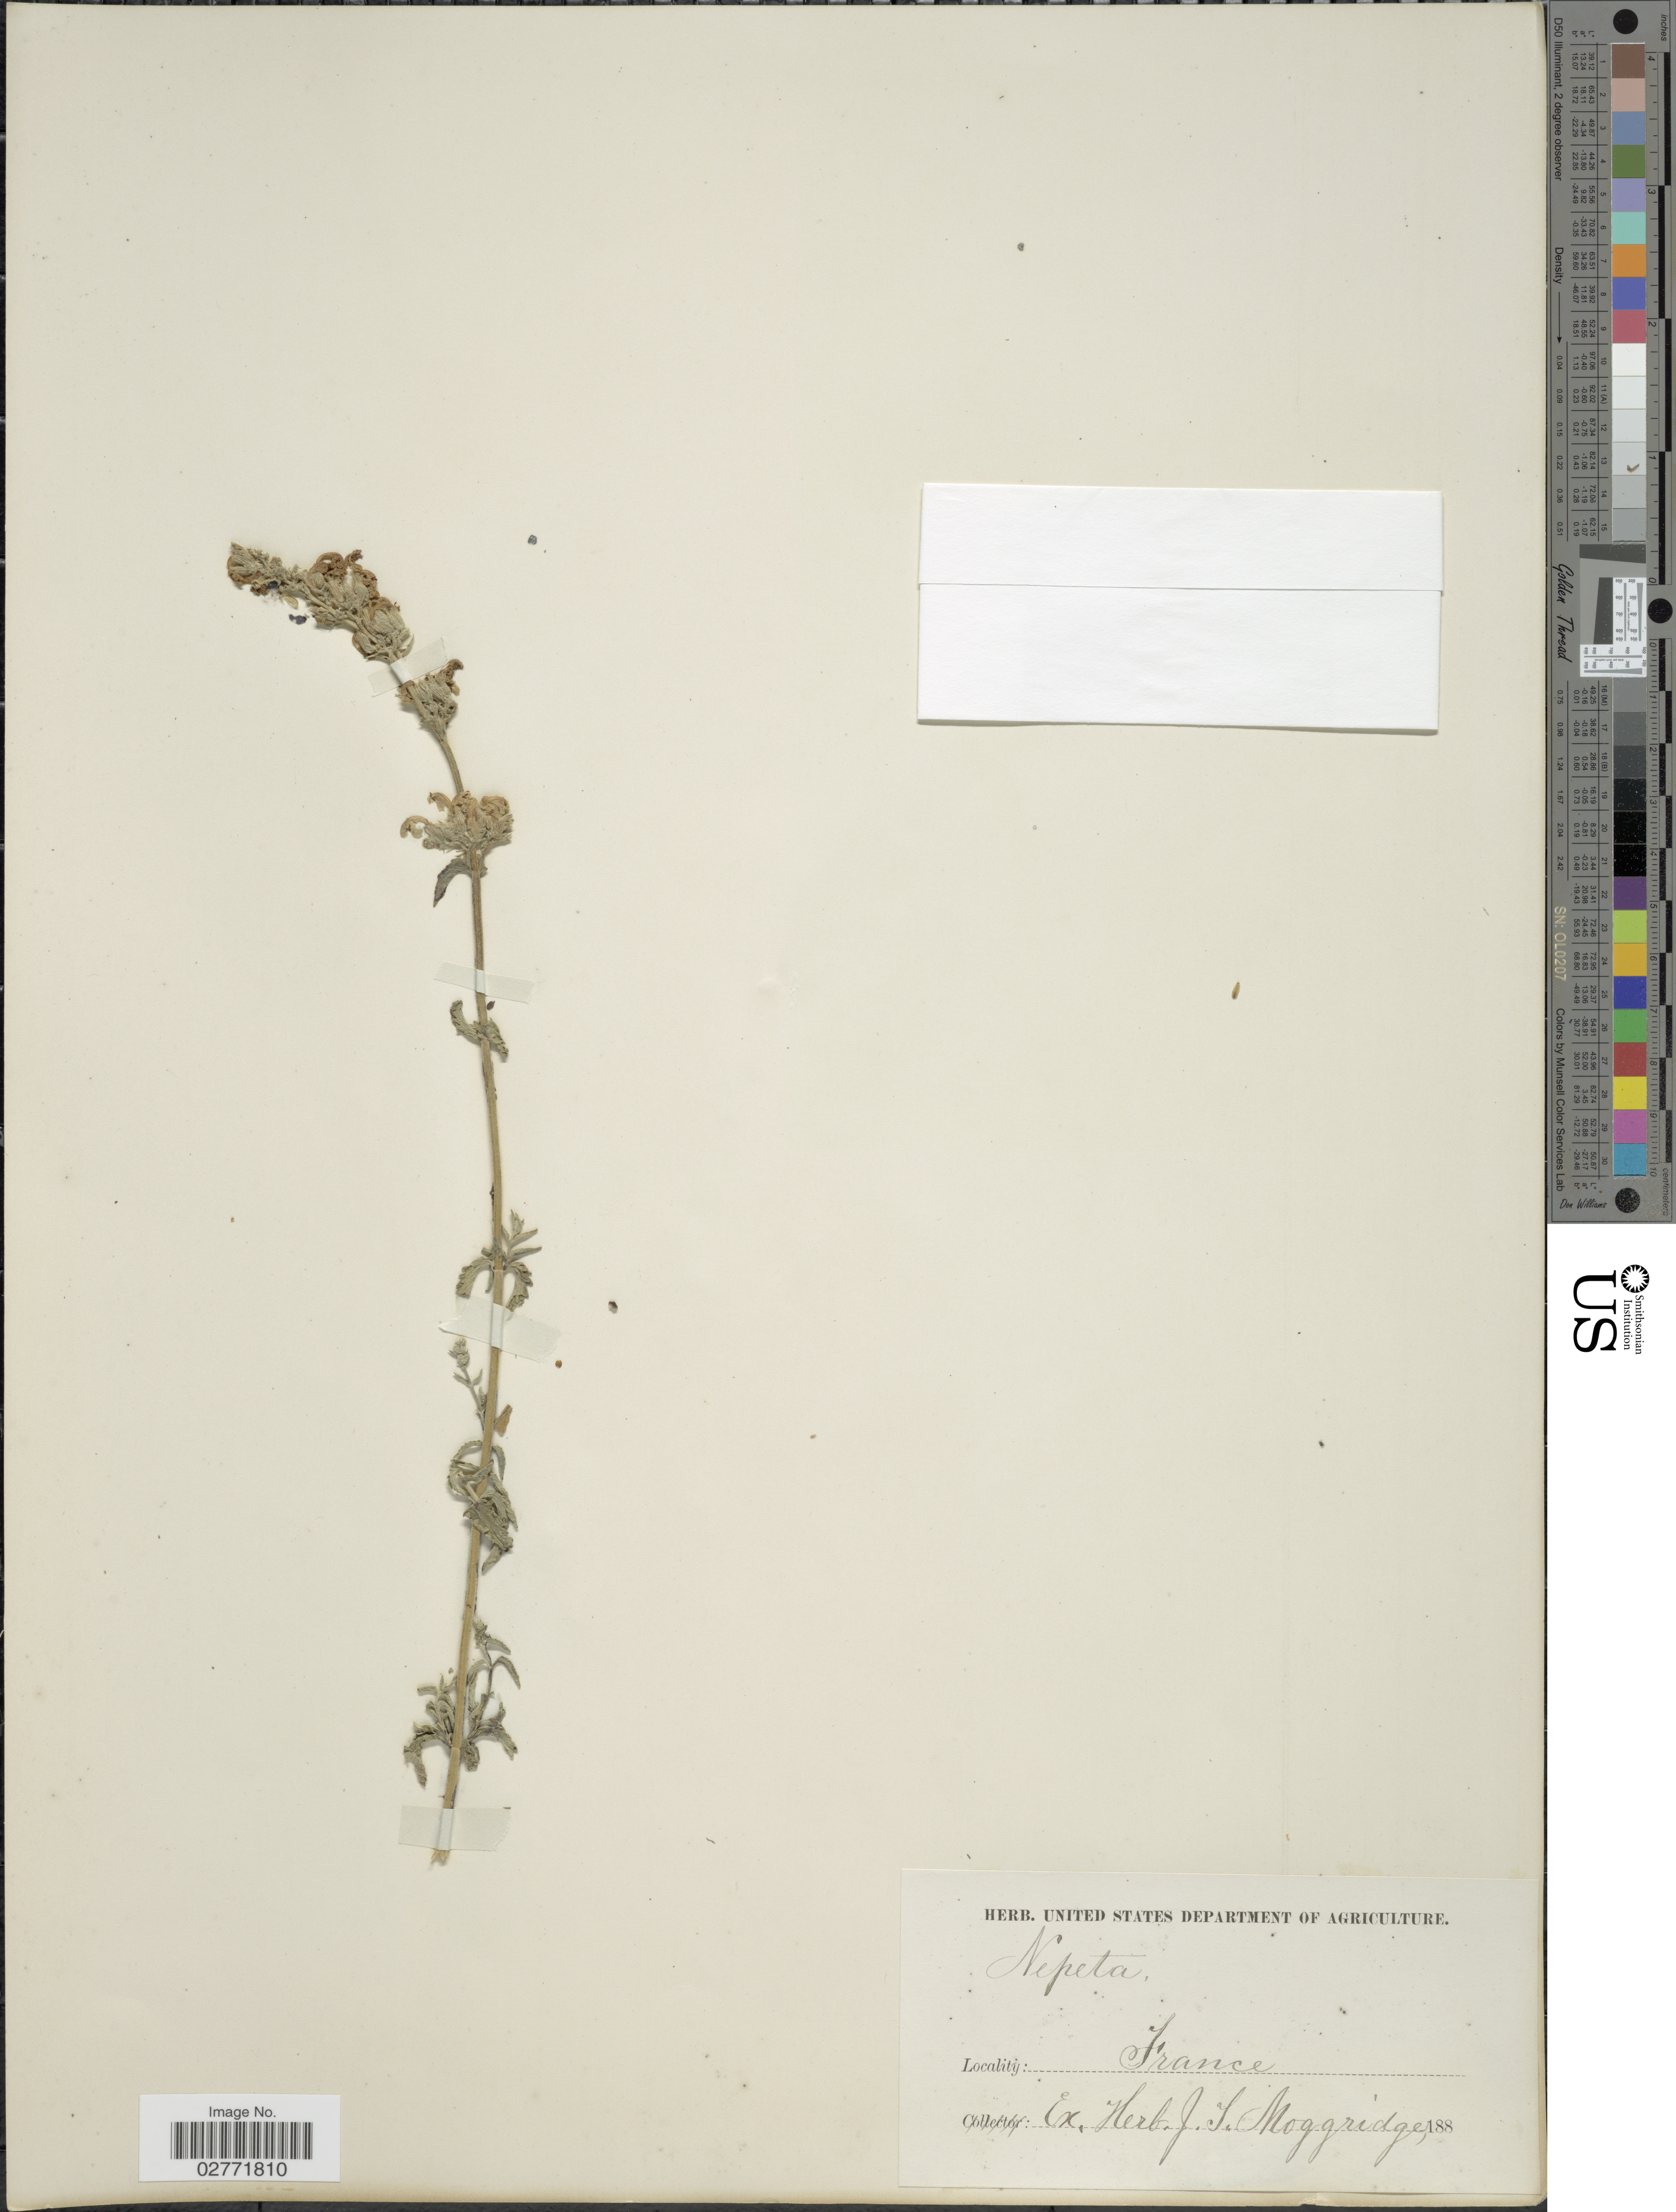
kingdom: Plantae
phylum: Tracheophyta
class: Magnoliopsida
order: Lamiales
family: Lamiaceae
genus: Nepeta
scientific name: Nepeta sp.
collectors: ex herb. J.T. Moggridge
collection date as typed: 188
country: France